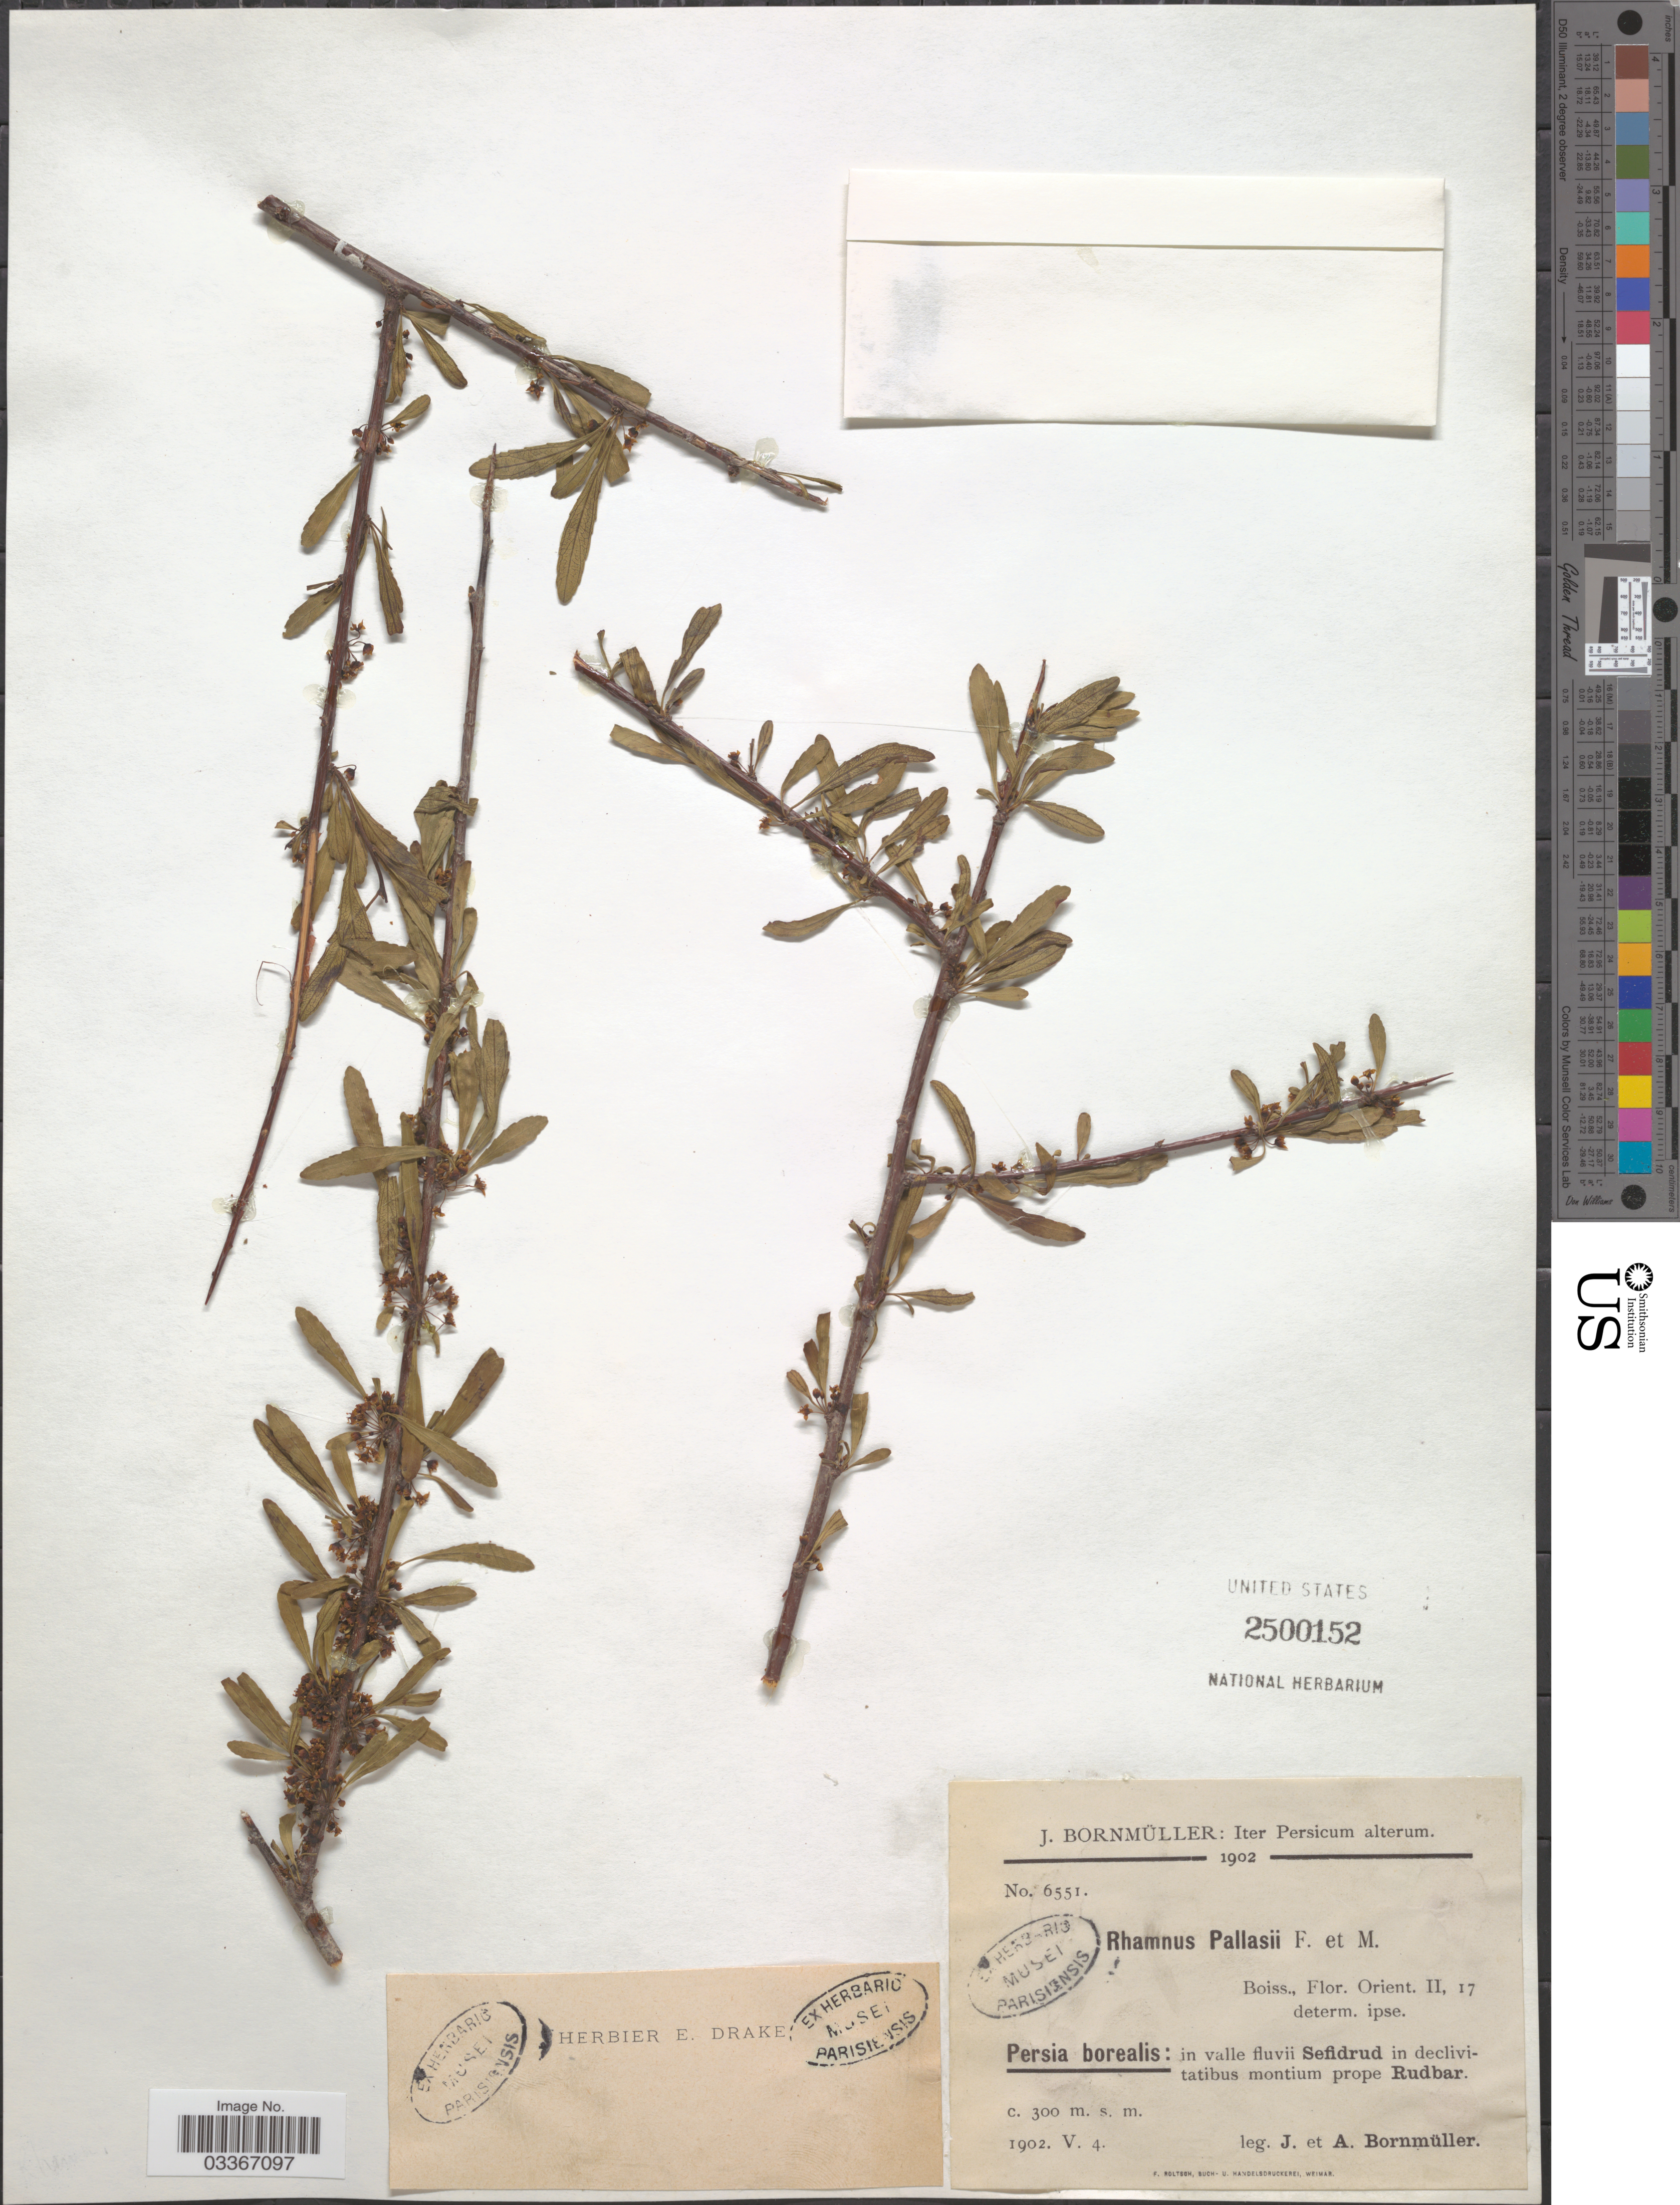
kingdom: Plantae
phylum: Tracheophyta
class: Magnoliopsida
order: Rosales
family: Rhamnaceae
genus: Rhamnus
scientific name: Rhamnus pallasii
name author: Fisch. & C.A. Mey.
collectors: J. Bornmüller & A. Bornmüller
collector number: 6551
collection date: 1902-05-04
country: Iran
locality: Iter Persicum alterum. [unsure placement] Persia borealis: in valle fluvii Sefidrud in declivitatibus montium prope Rudbar.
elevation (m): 300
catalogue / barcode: US 2500152